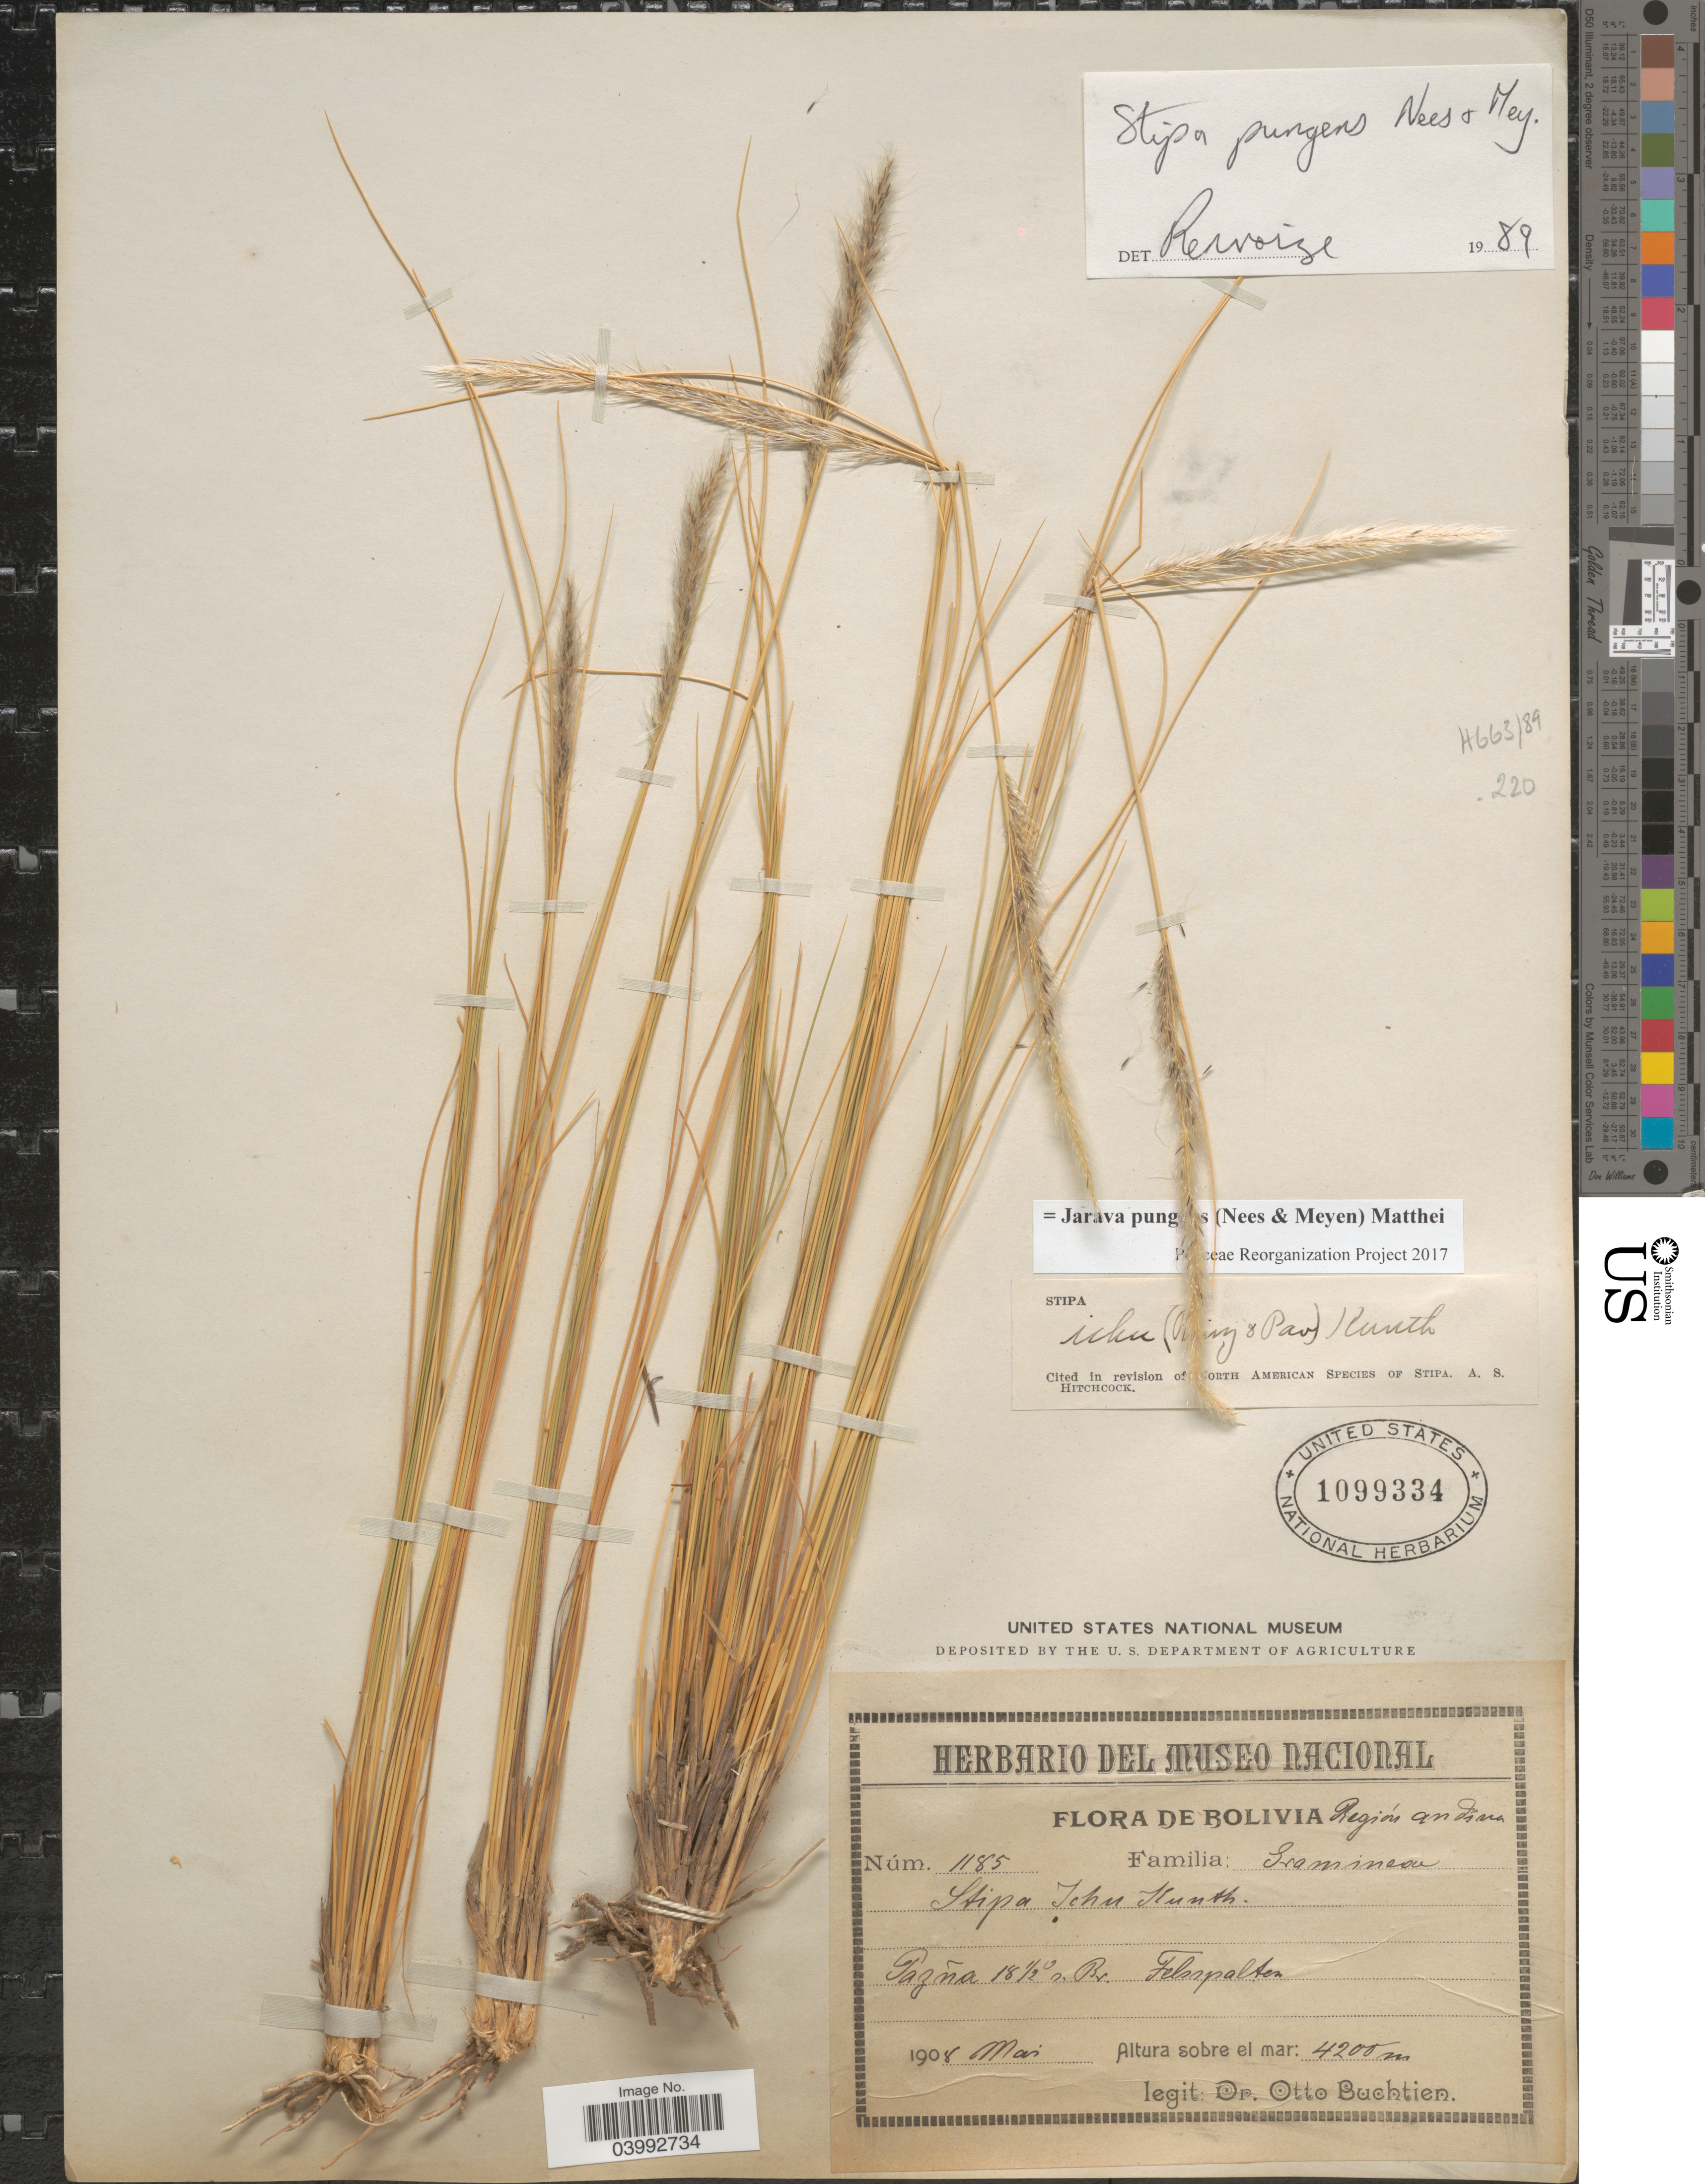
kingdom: Plantae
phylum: Tracheophyta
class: Liliopsida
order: Poales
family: Poaceae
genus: Jarava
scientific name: Jarava pungens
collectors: O. Buchtien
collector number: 1185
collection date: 1908-05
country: Bolivia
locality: Región Andina. Pazña 18½º n. Br. Felsspalten.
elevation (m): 4200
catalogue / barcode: US 1099334